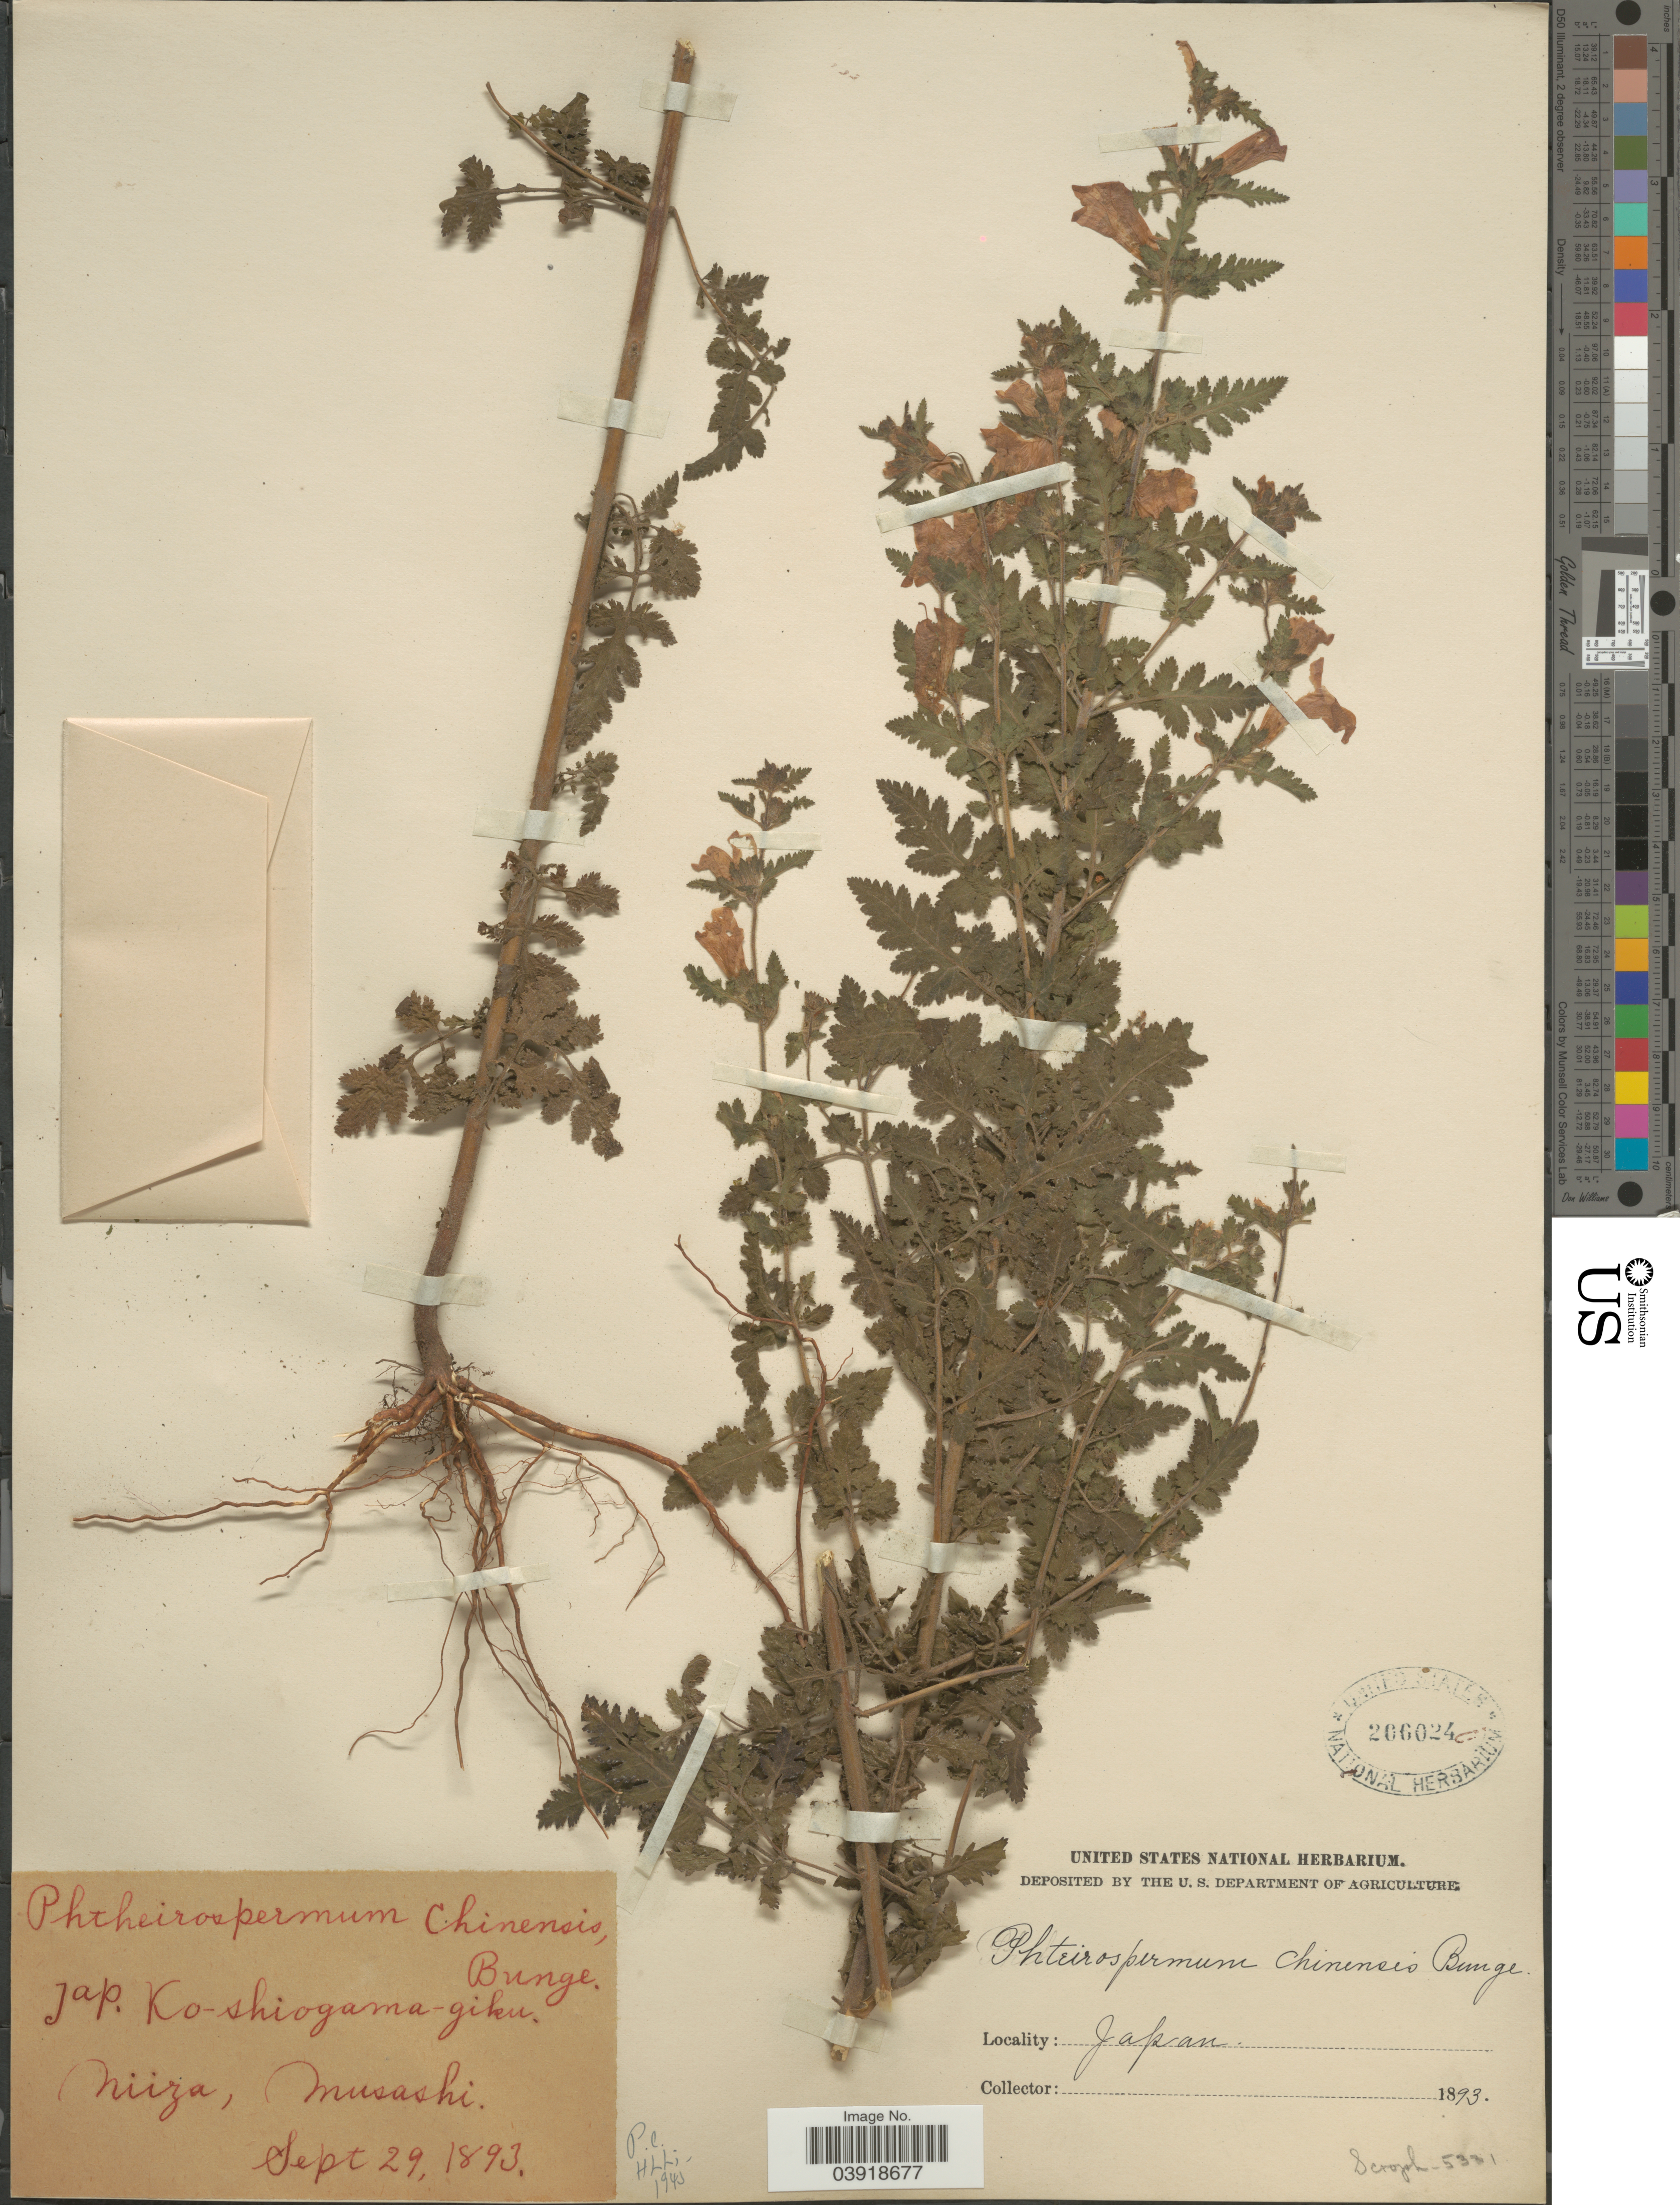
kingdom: Plantae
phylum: Tracheophyta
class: Magnoliopsida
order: Lamiales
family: Orobanchaceae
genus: Phtheirospermum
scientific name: Phtheirospermum chinense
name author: Bunge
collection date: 1893-09-29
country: Japan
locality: Niiza, Musashi.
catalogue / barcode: US 2060240